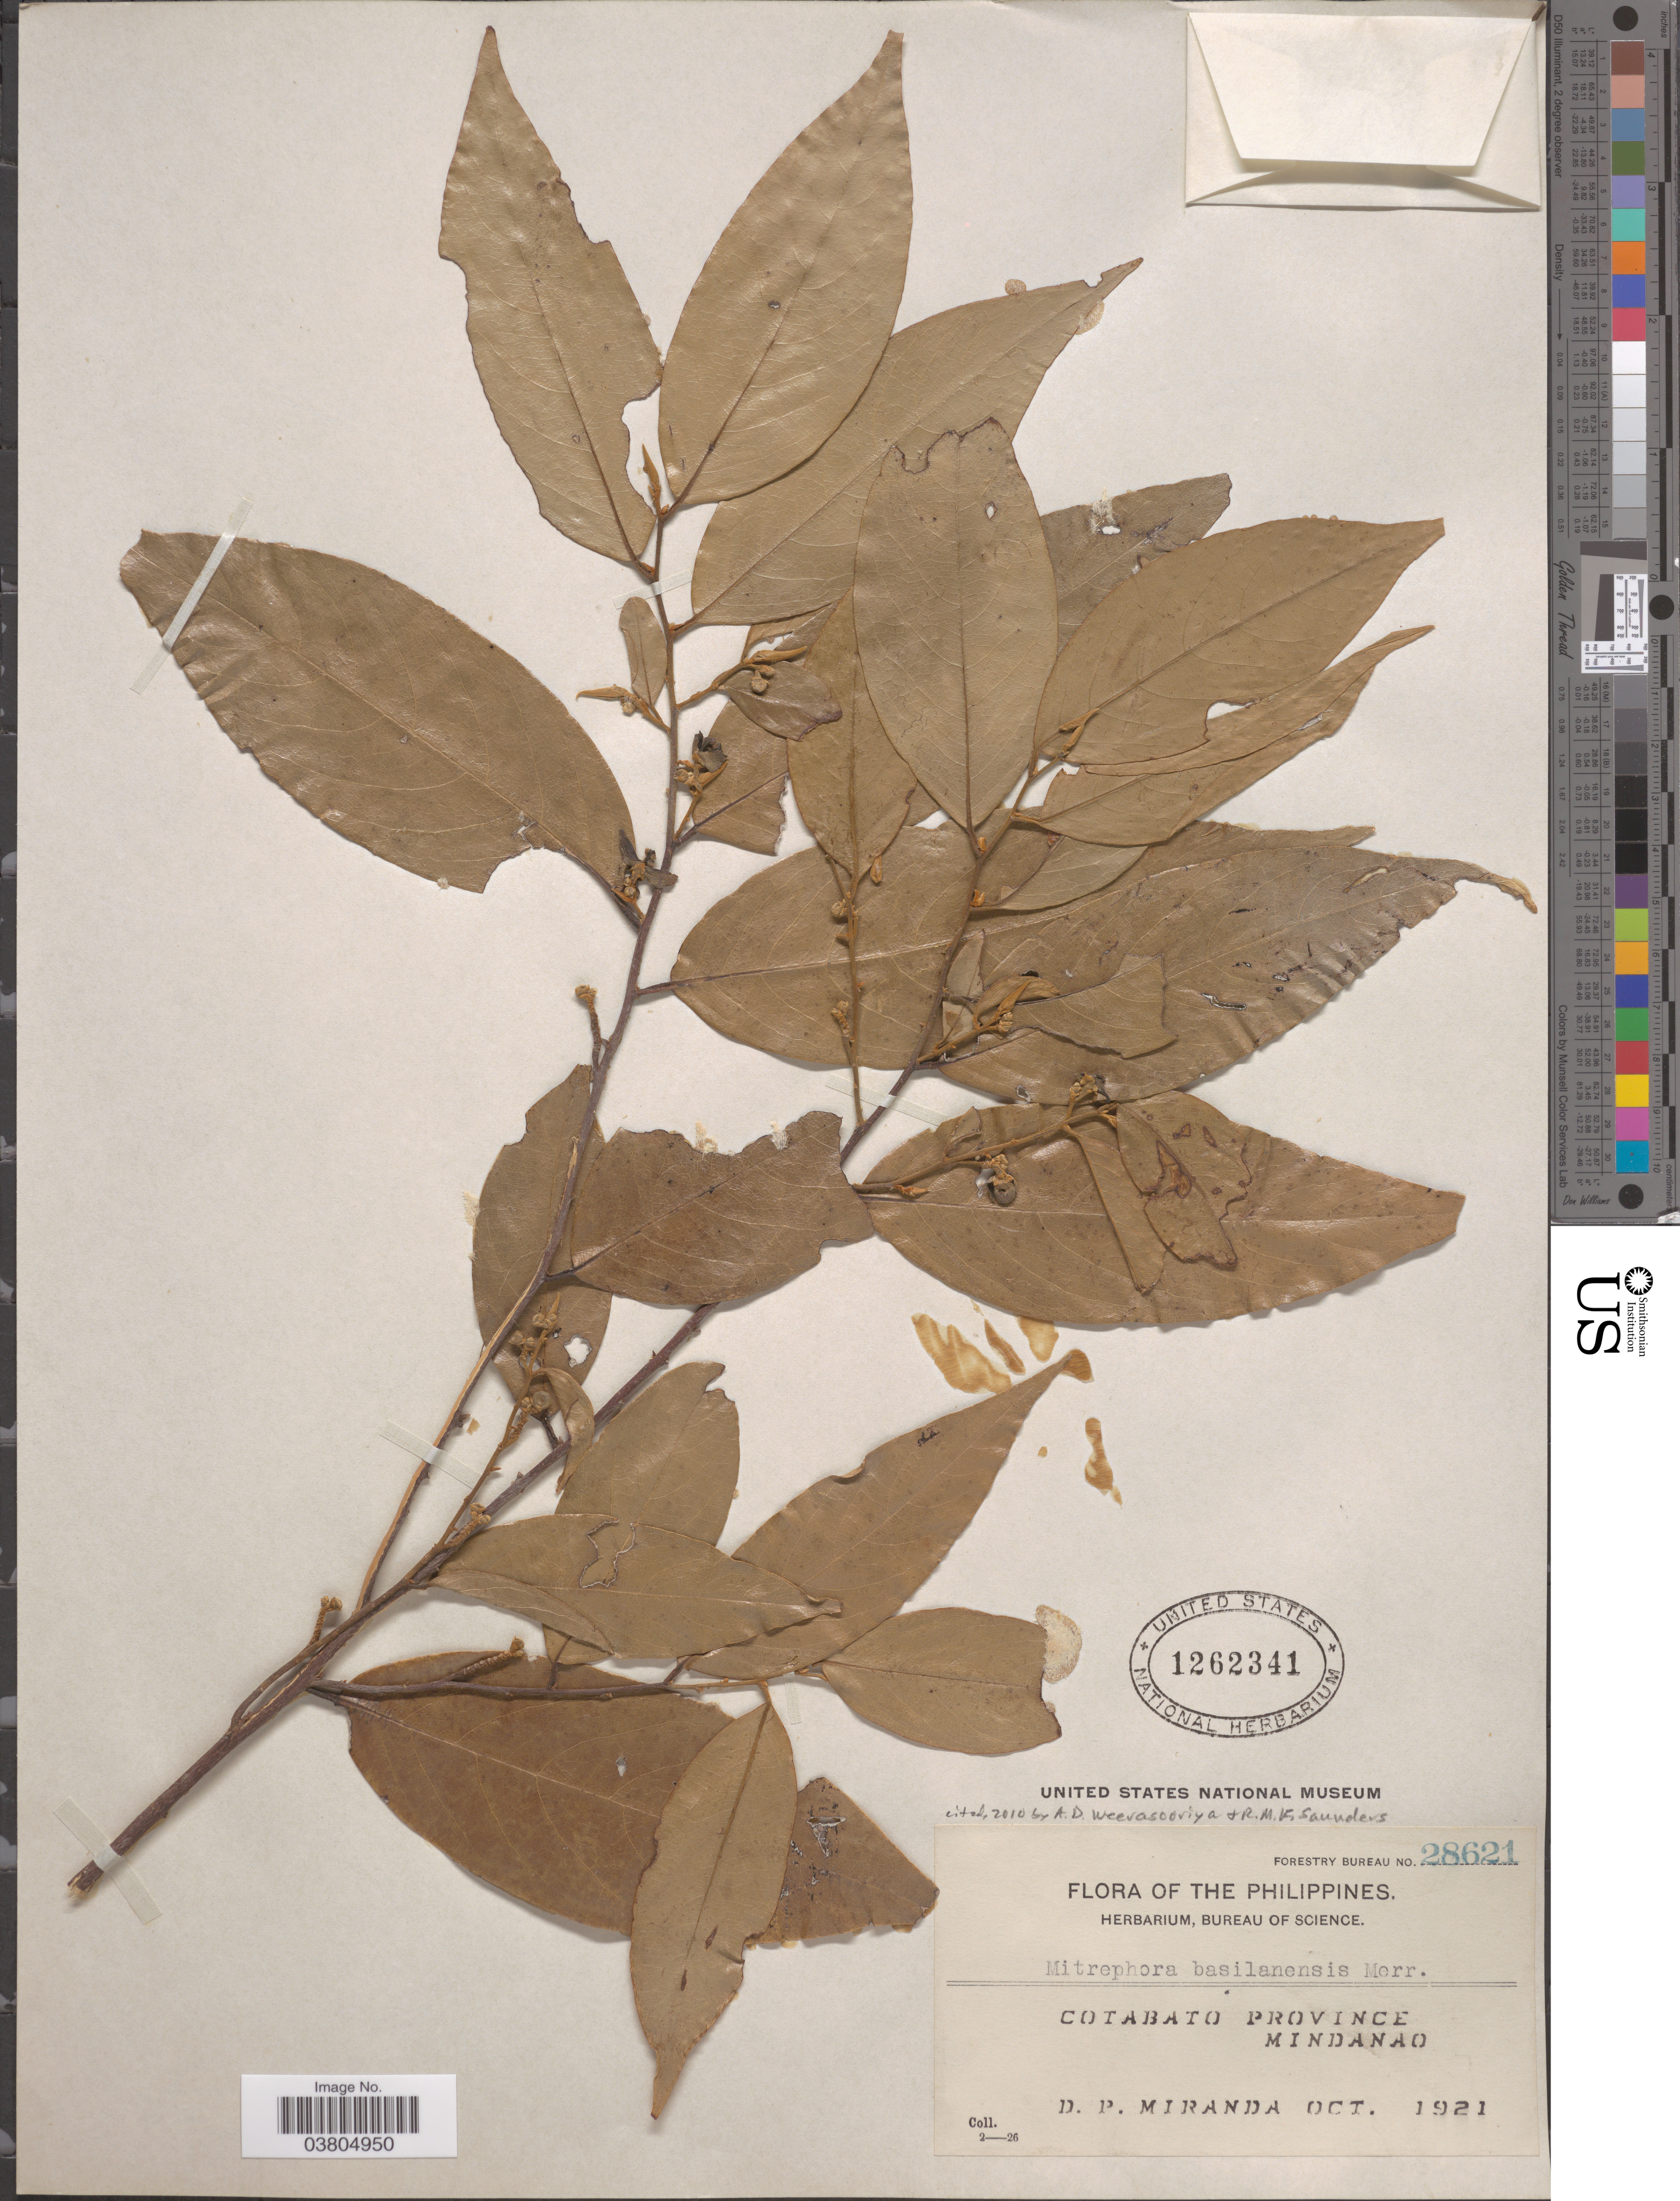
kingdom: Plantae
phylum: Tracheophyta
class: Magnoliopsida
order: Magnoliales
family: Annonaceae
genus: Mitrephora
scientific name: Mitrephora basilanensis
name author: Merr.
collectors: D. P. Miranda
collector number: Forestry Bureau 28621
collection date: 1921-10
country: Philippines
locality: Cotabato Province. Mindanao.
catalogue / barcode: US 1262341